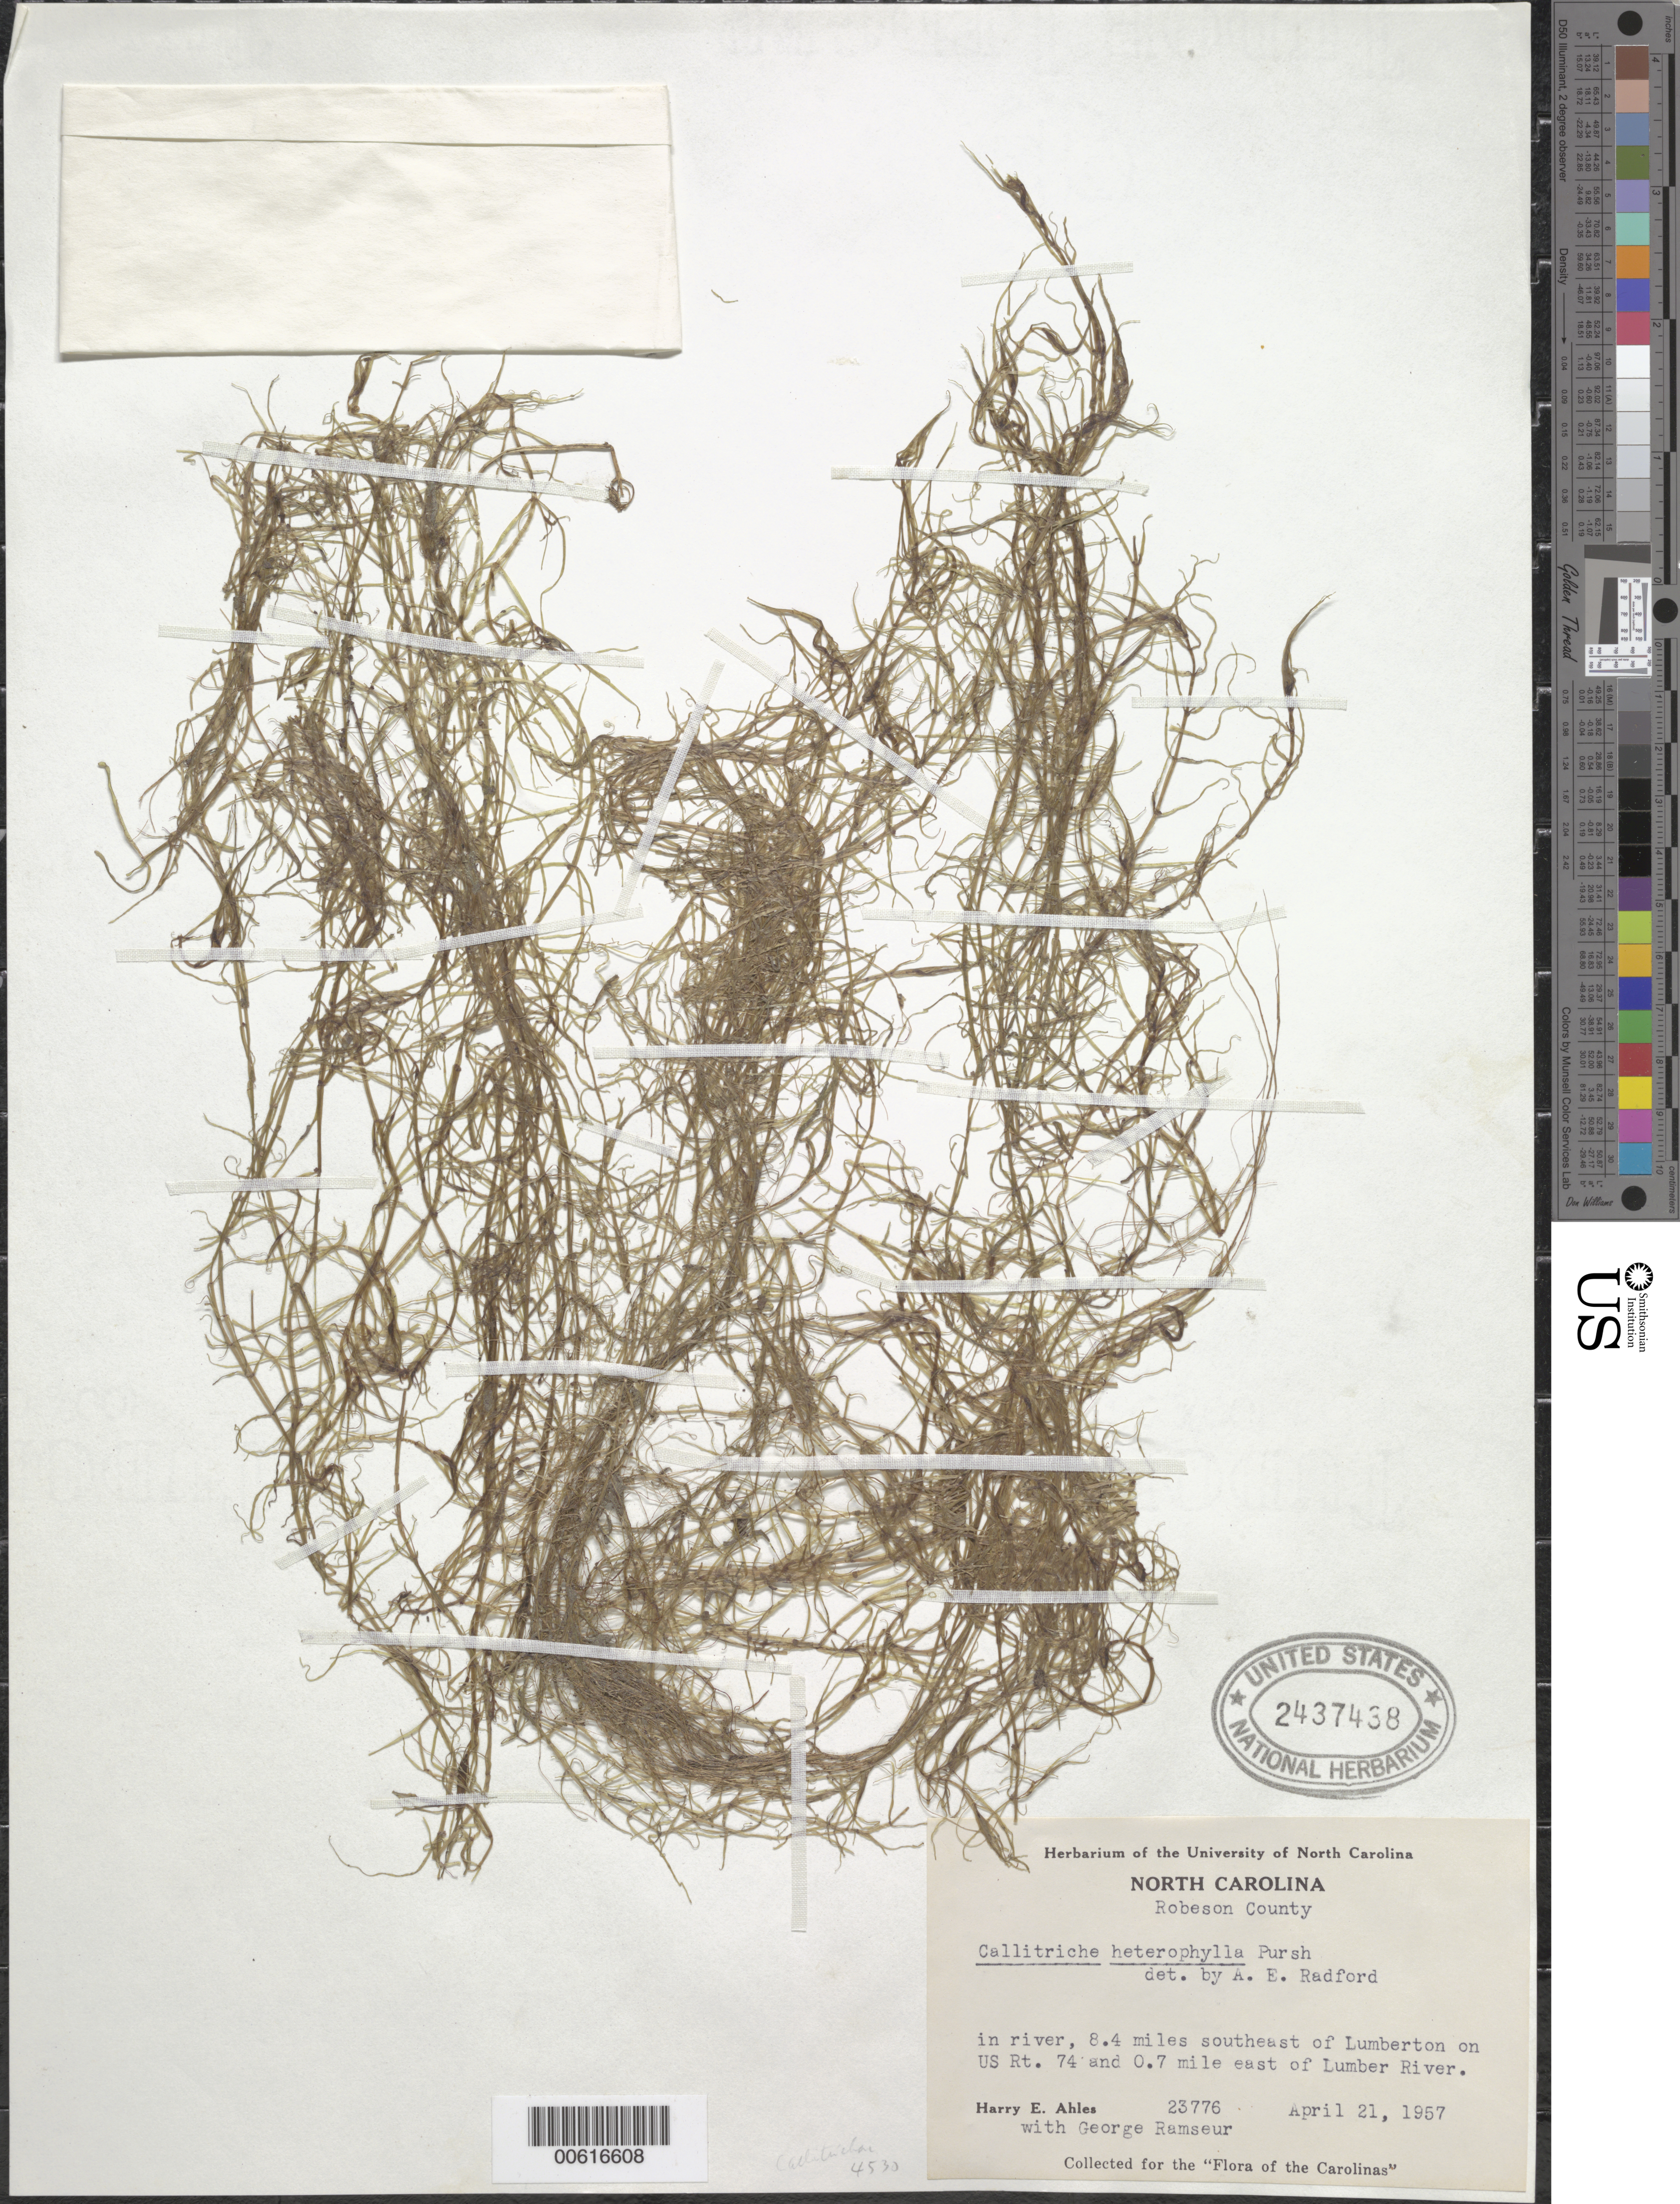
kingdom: Plantae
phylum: Tracheophyta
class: Magnoliopsida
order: Lamiales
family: Plantaginaceae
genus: Callitriche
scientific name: Callitriche heterophylla Pursh emend. Darby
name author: Pursh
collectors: H. E. Ahles & G. S. Ramseur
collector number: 23776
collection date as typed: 21 Apr 1957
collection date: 1957-04-21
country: United States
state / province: North Carolina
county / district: Robeson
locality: SE of Lumberton on US Rt. 74 and e of Lumber River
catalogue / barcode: US 2437438